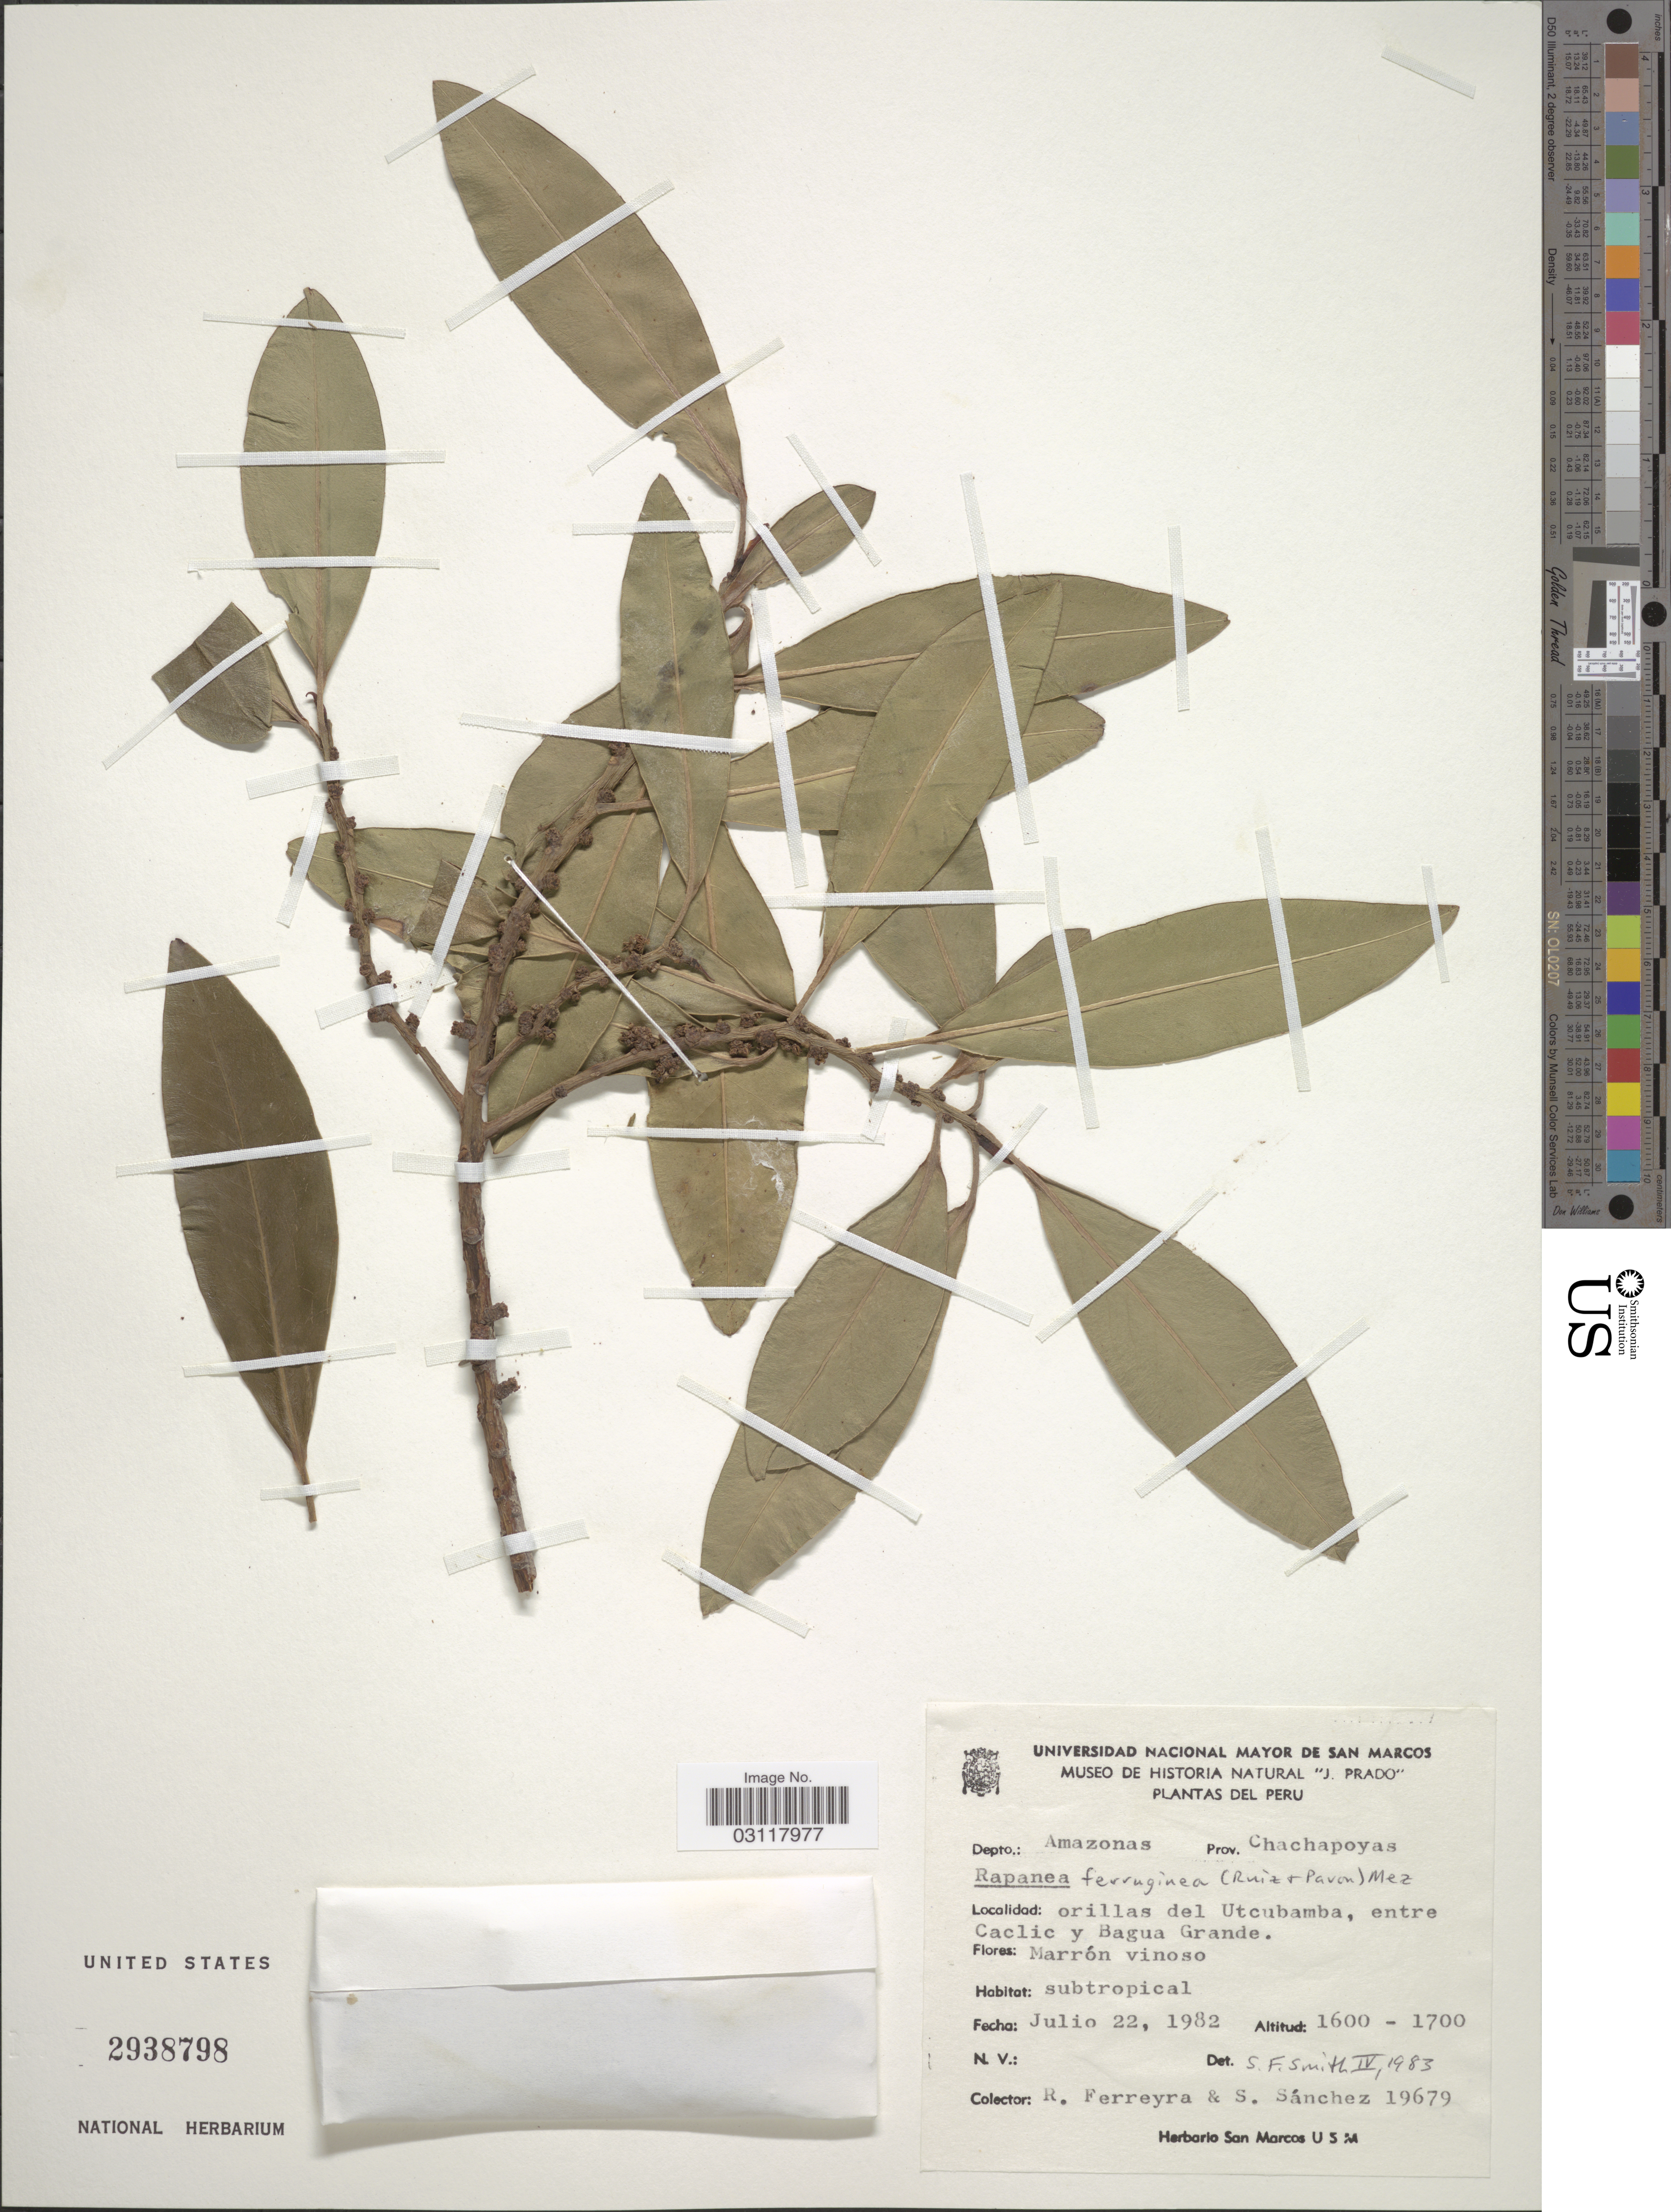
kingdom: Plantae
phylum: Tracheophyta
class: Magnoliopsida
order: Ericales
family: Primulaceae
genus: Rapanea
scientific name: Rapanea ferruginea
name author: (Ruiz & Pav.) Mez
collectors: R. A. Ferreyra & S. Sanchez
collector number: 19679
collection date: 1982-07-22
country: Peru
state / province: Amazonas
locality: Depto.: Amazonas, Prov. Chachapoyas, orillas del Utcubamba, entre Cacli y Bagua Grande.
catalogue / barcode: US 2938798